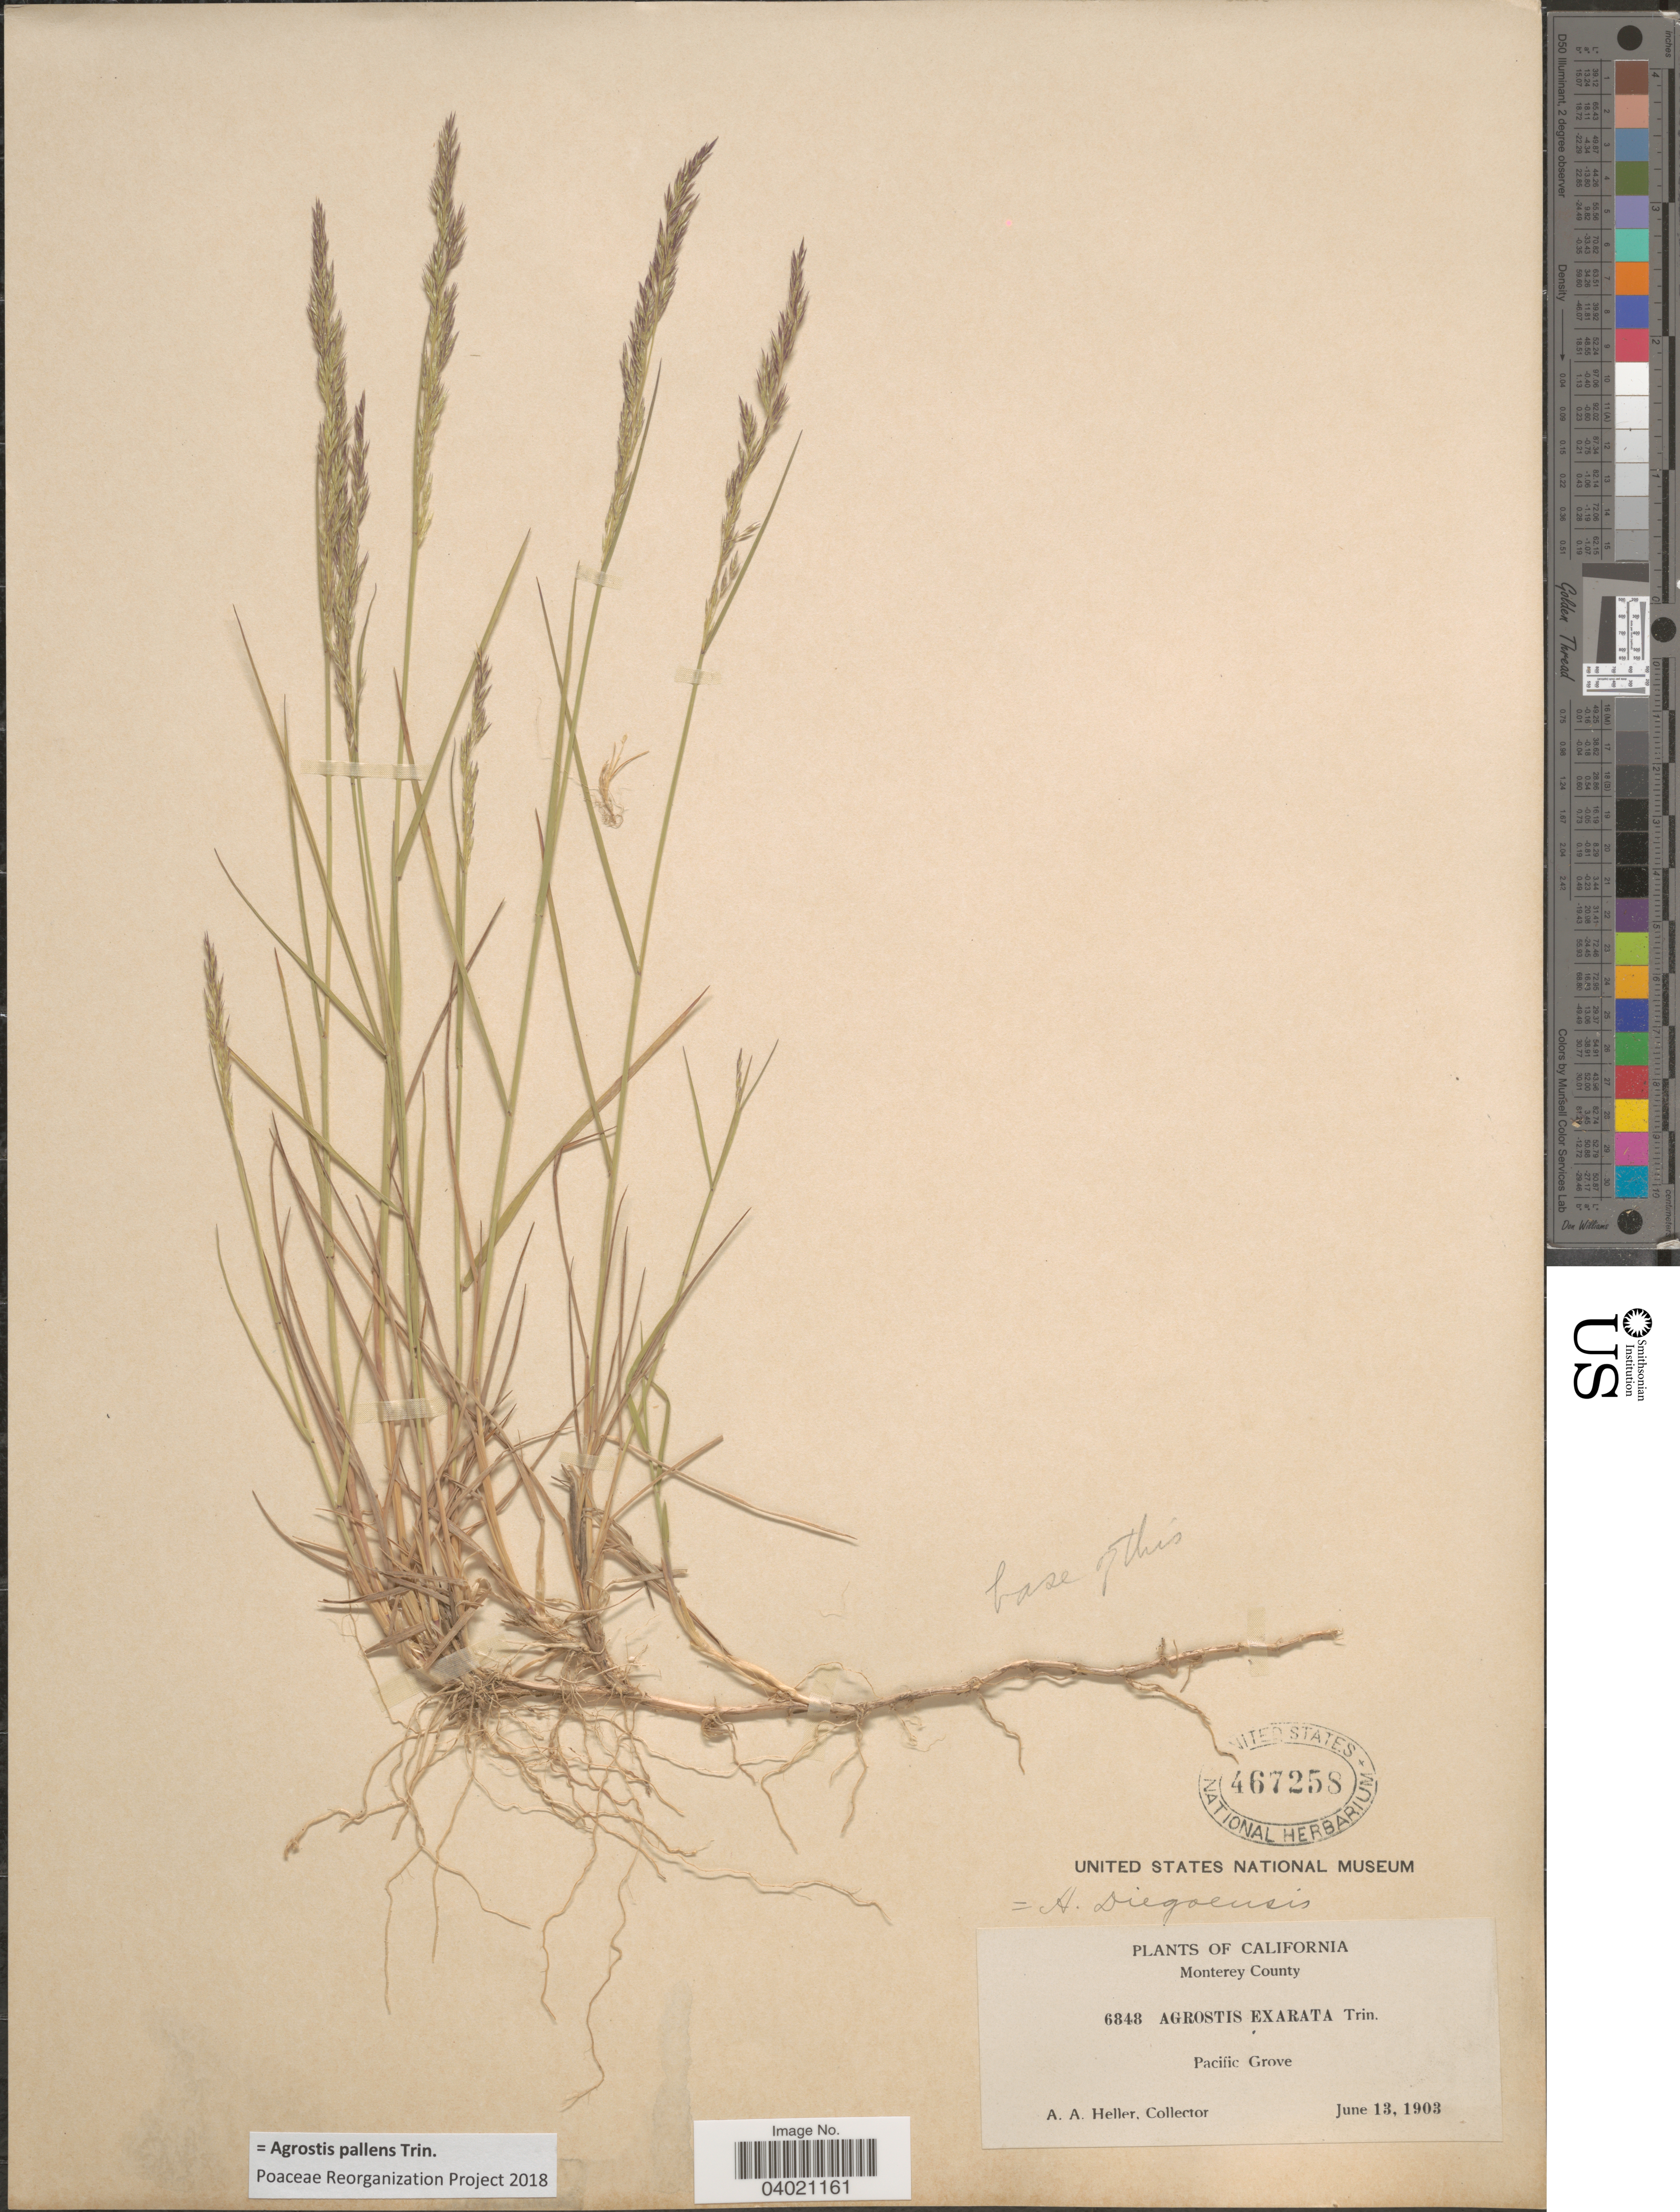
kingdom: Plantae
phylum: Tracheophyta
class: Liliopsida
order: Poales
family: Poaceae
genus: Agrostis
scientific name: Agrostis pallens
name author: Trin.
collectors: A. A. Heller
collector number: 6848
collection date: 1903-06-13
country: United States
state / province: California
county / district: Monterey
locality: Monterey County. Pacific Grove.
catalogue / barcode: US 467258